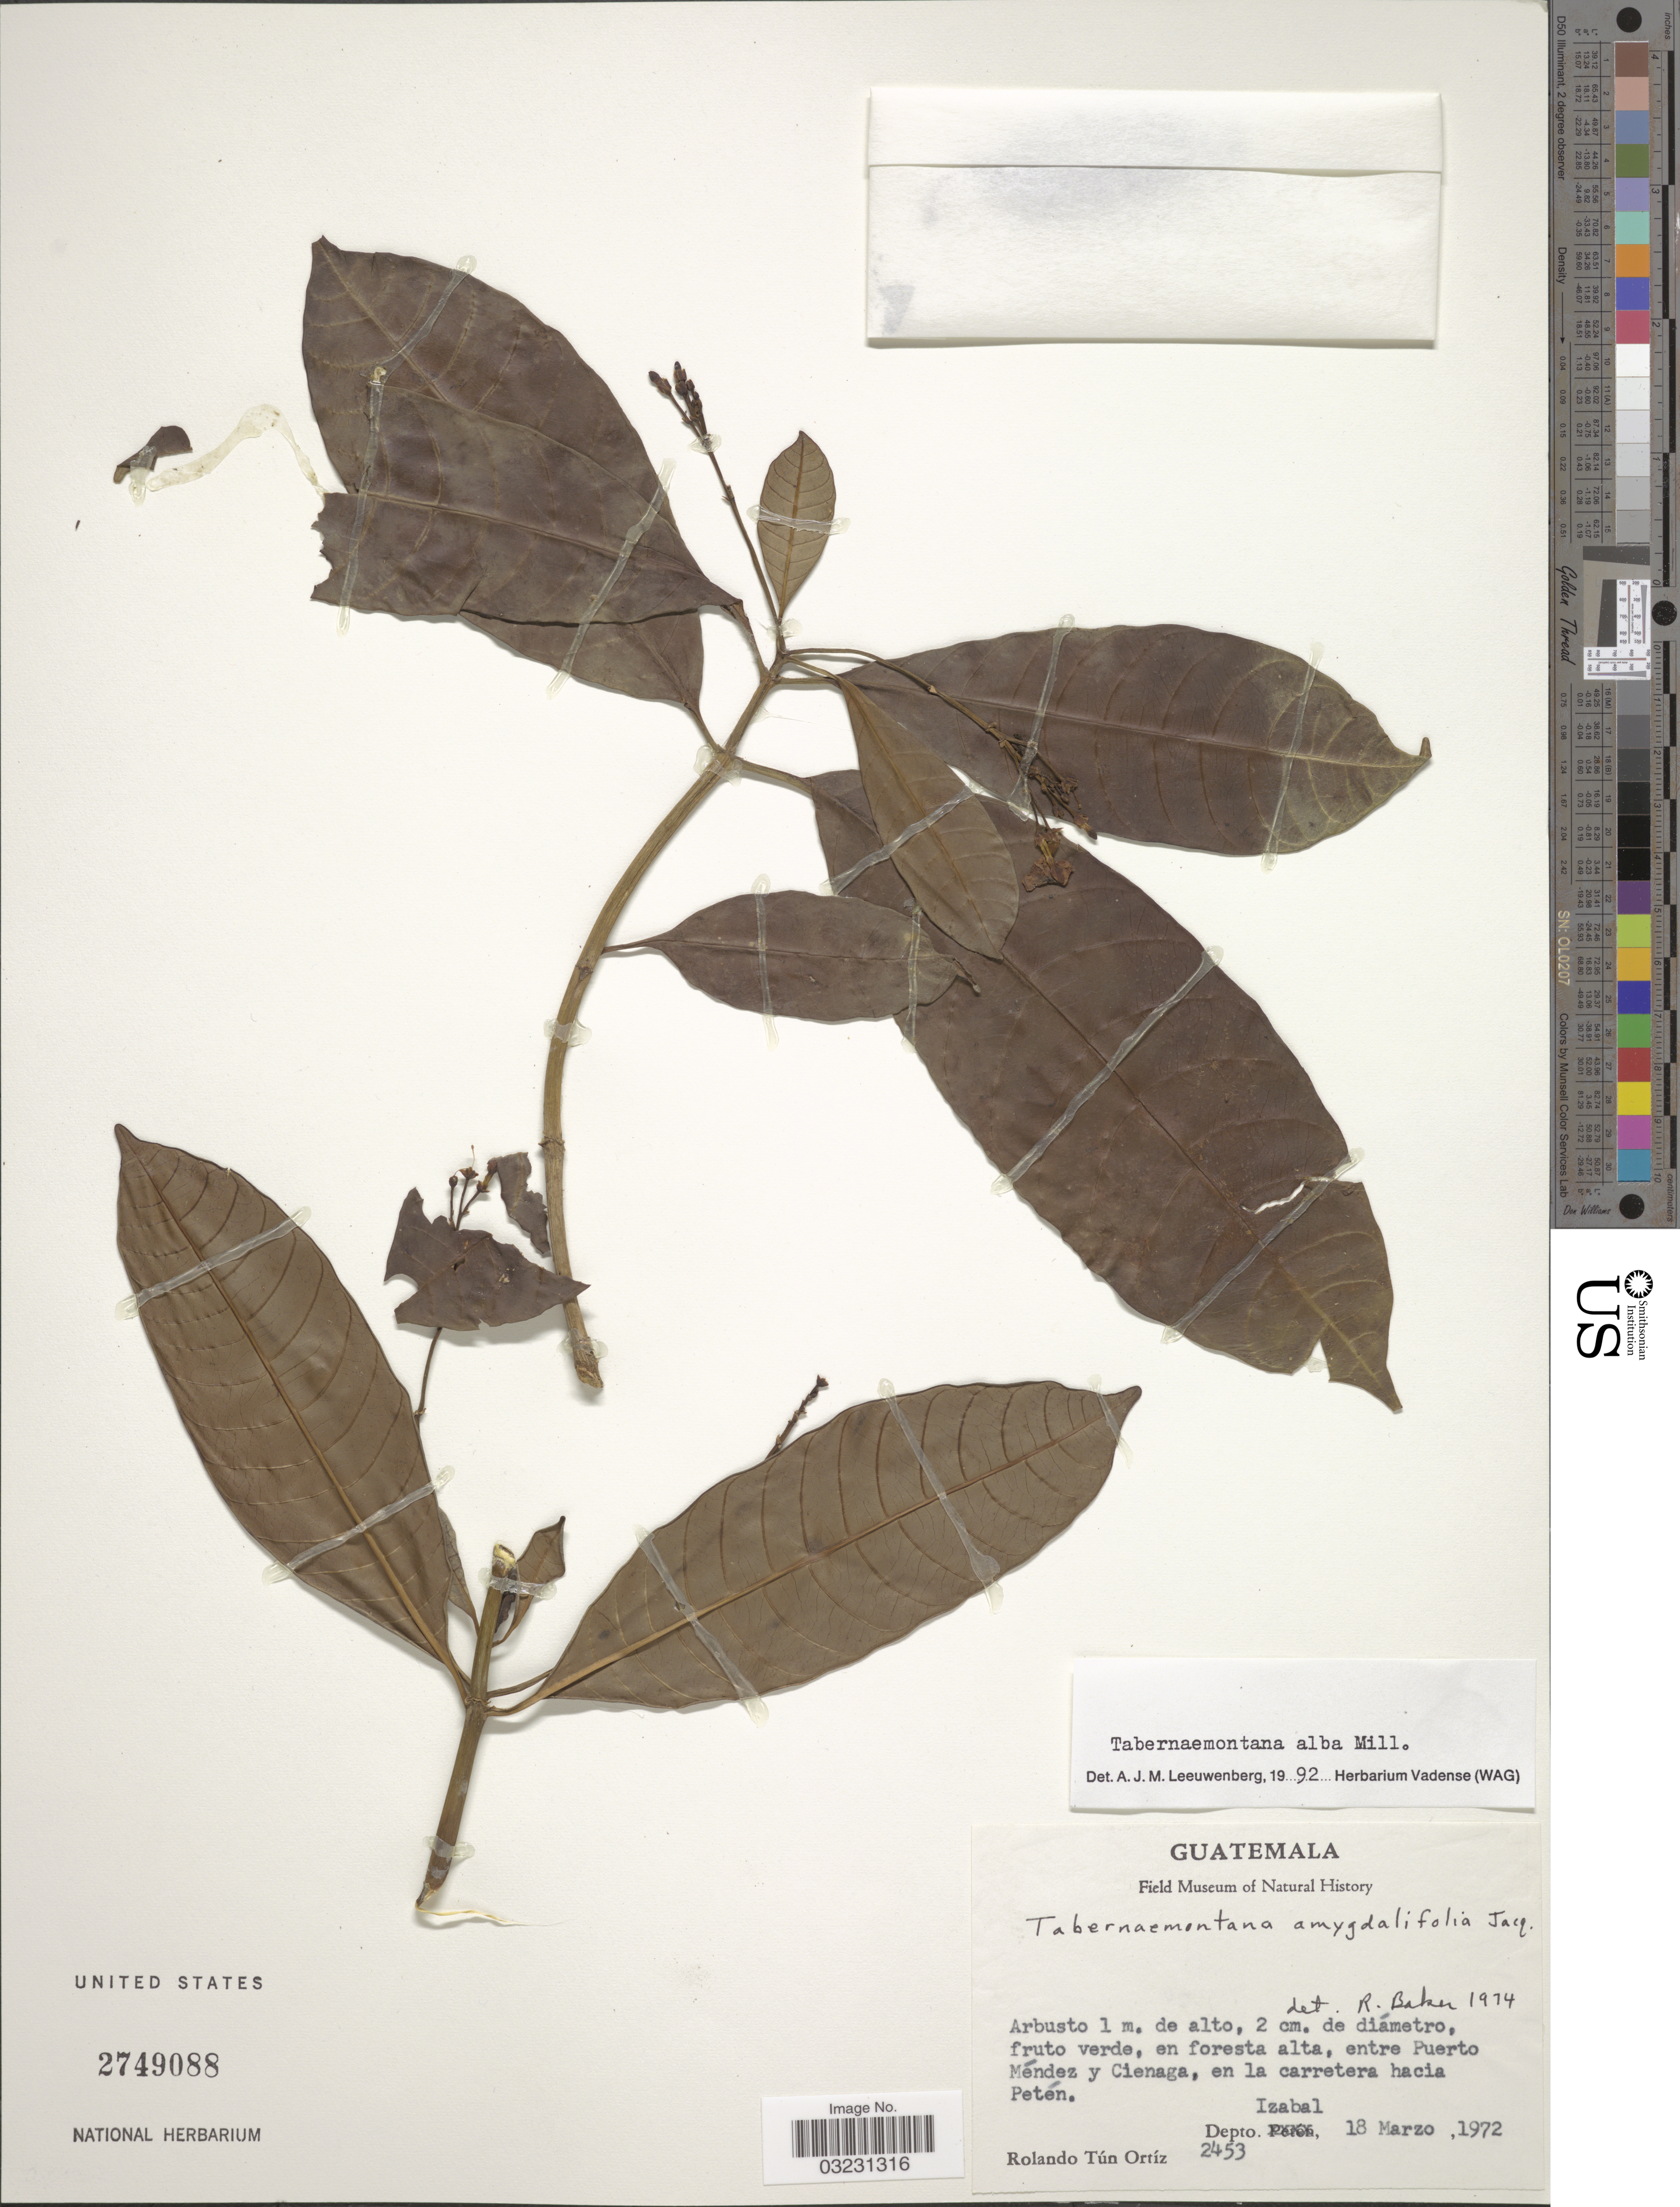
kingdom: Plantae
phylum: Tracheophyta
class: Magnoliopsida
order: Gentianales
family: Apocynaceae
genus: Tabernaemontana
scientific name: Tabernaemontana alba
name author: Mill.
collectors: R. T. Ortíz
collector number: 2453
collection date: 1972-03-18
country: Guatemala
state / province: Izabal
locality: Entre Puerto Méndez y Cienaga, en la carretera hacia Petén. Depto. Izabal.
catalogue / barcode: US 2749088